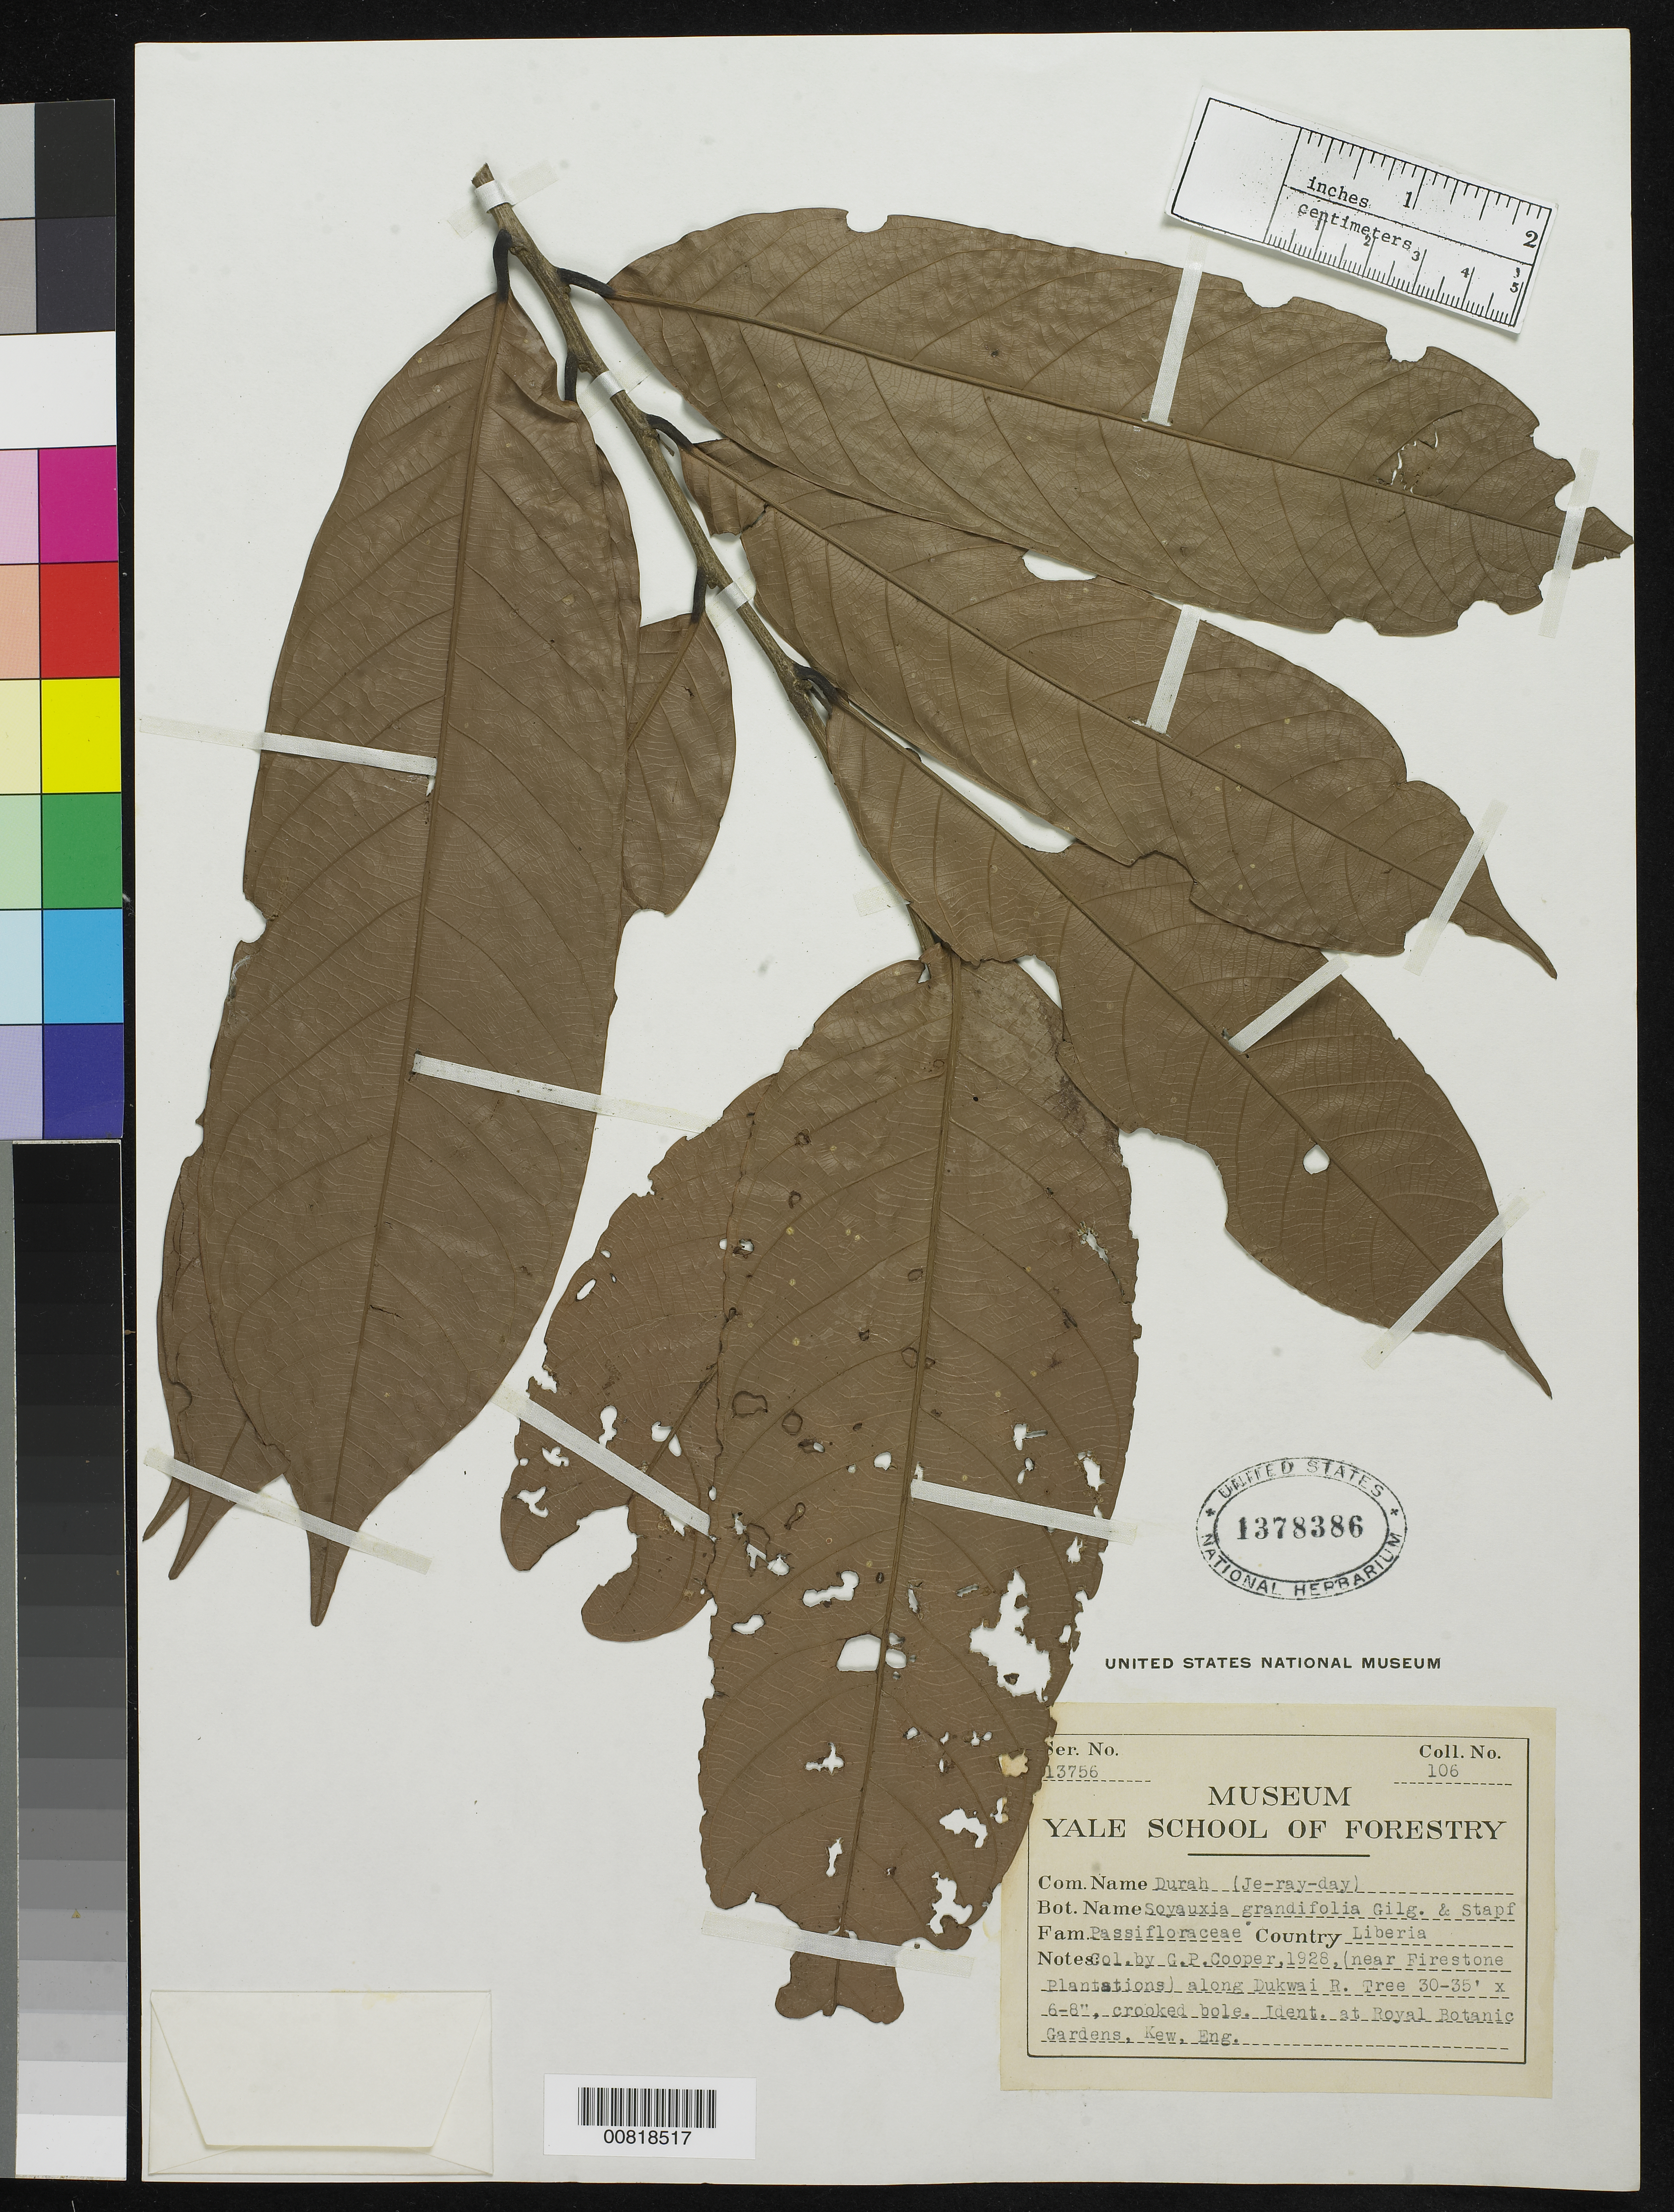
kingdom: Plantae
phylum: Tracheophyta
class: Magnoliopsida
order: Saxifragales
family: Peridiscaceae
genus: Soyauxia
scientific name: Soyauxia grandifolia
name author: Gilg & Stapf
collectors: G. Cooper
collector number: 106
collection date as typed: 1928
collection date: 1928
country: Liberia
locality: (from vicinity of Firestone Plantations) along Dukwai River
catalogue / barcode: US 1378386